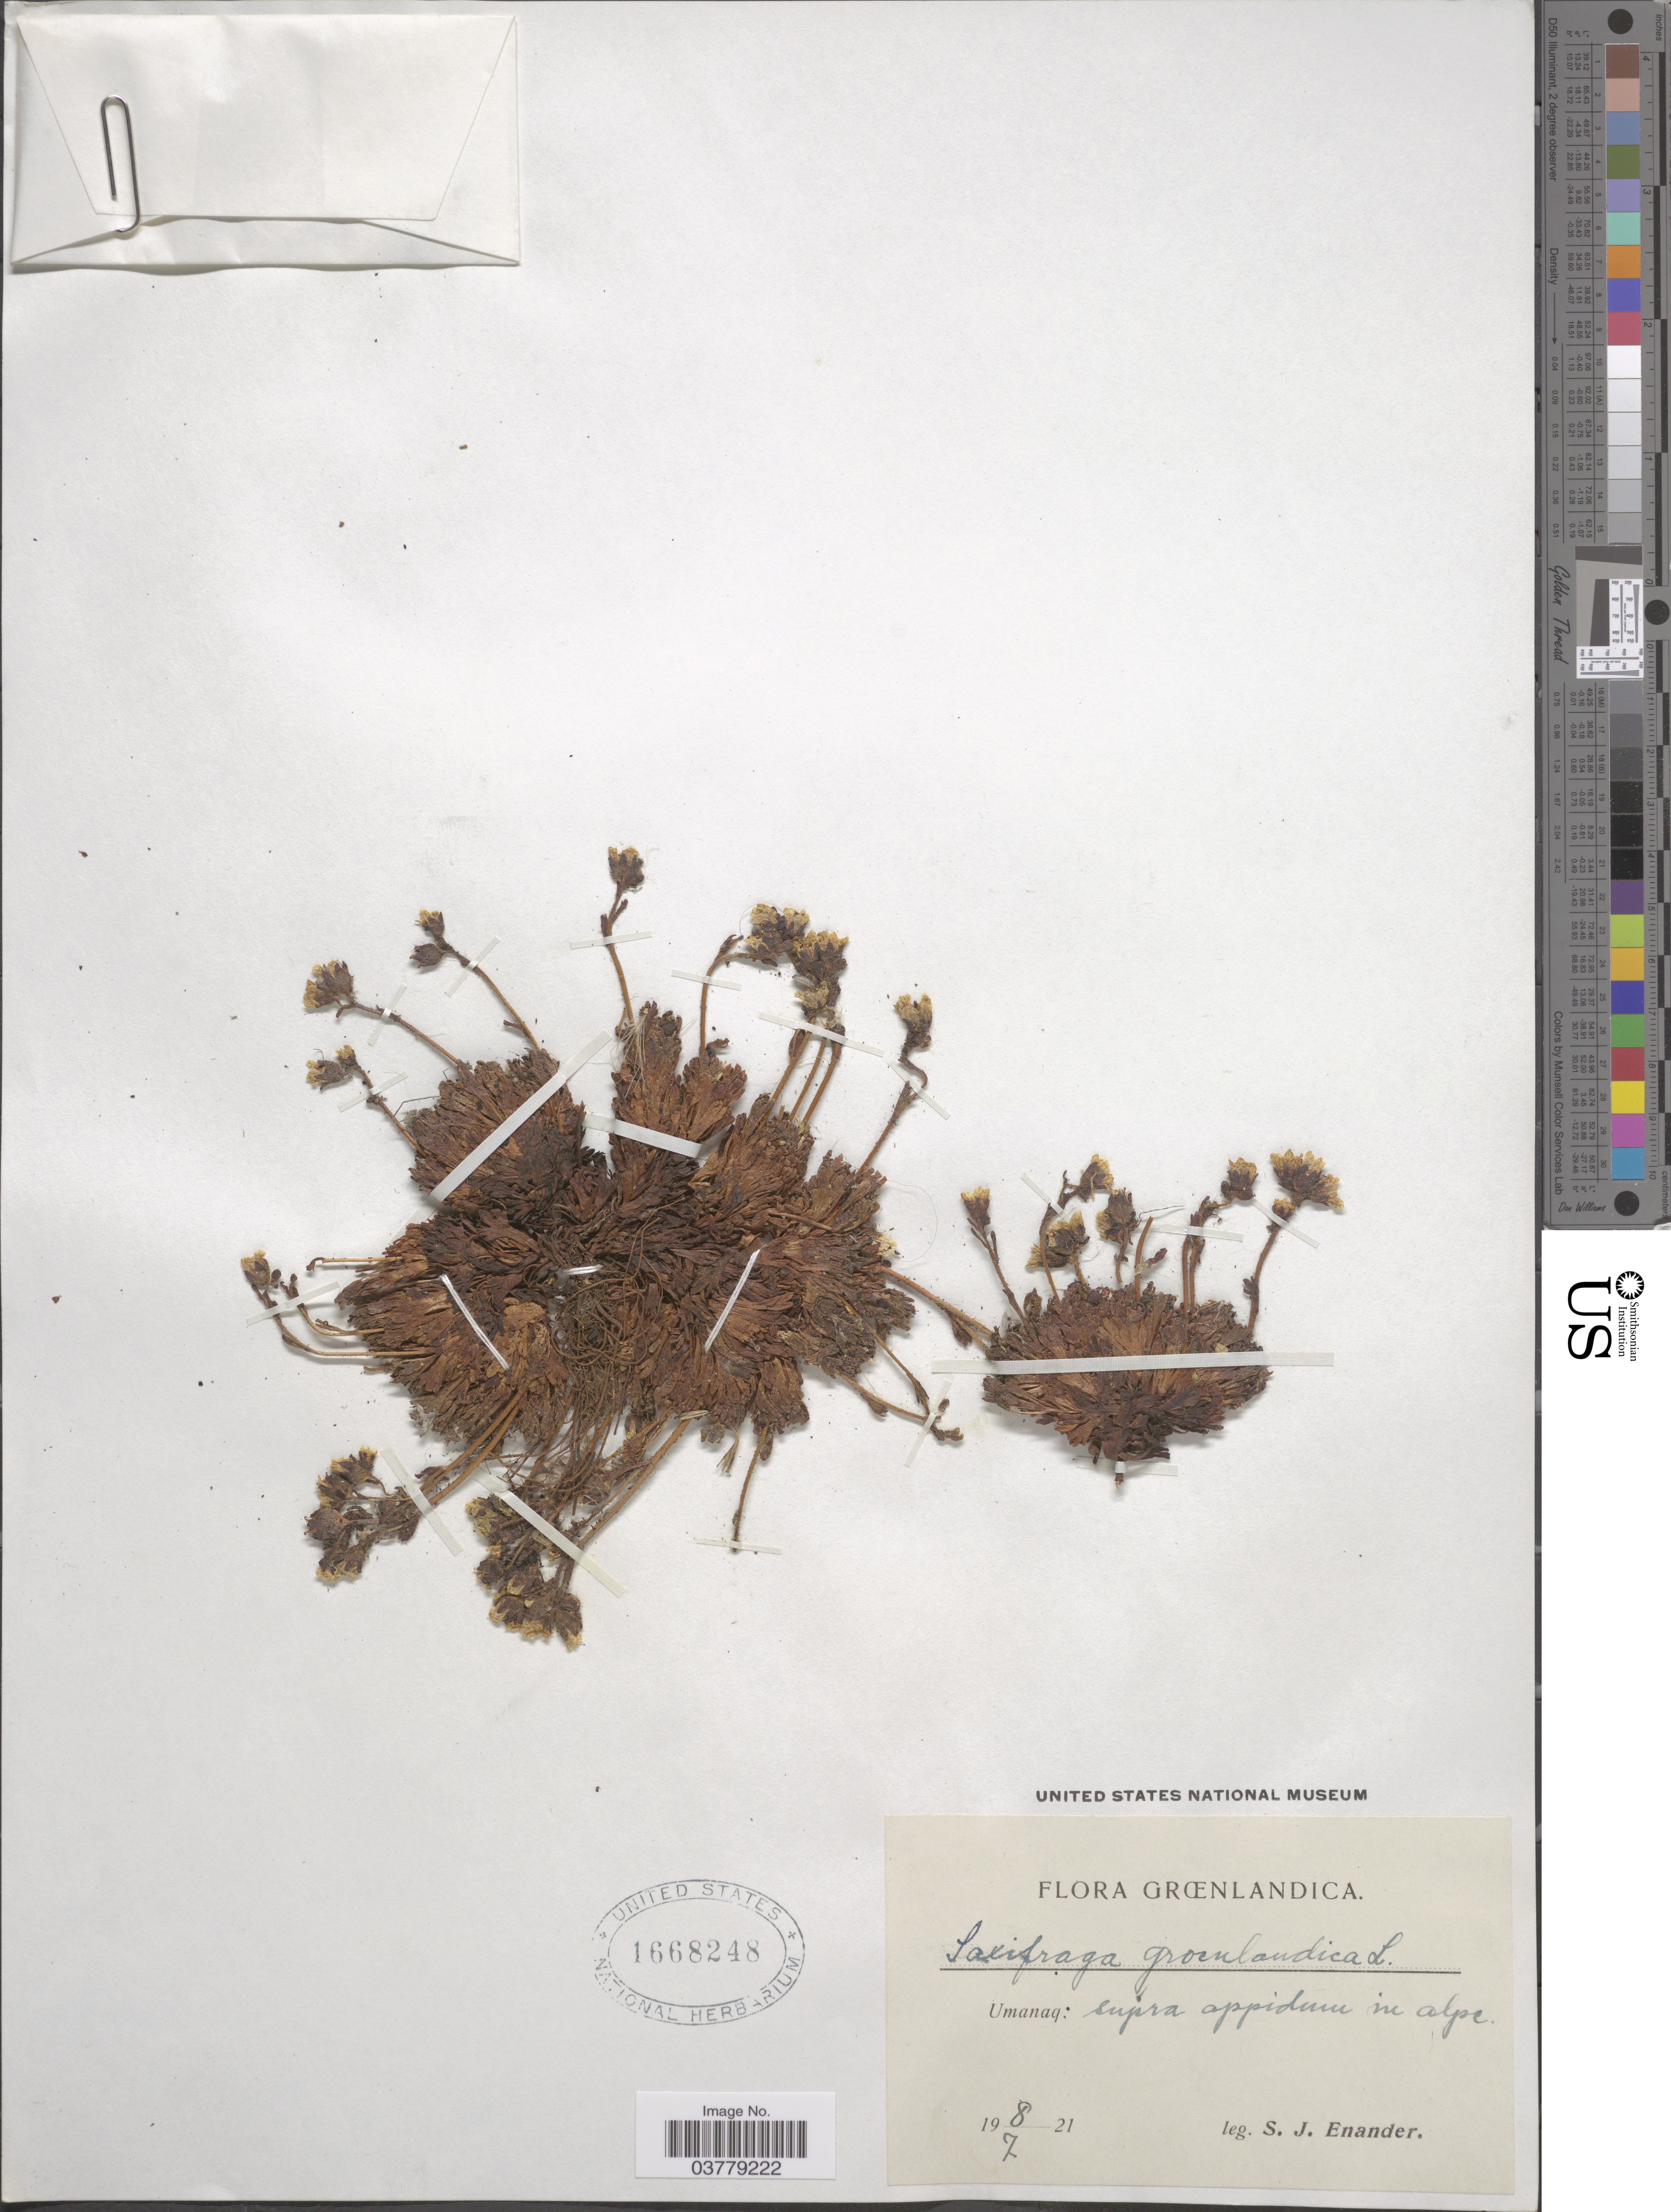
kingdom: Plantae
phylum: Tracheophyta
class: Magnoliopsida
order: Saxifragales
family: Saxifragaceae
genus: Saxifraga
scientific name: Saxifraga groenlandica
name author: L.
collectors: S. Enander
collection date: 1921-07-08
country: Greenland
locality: Grœnlandica. Umanaq; supra appidum in alpe.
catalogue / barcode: US 1668248